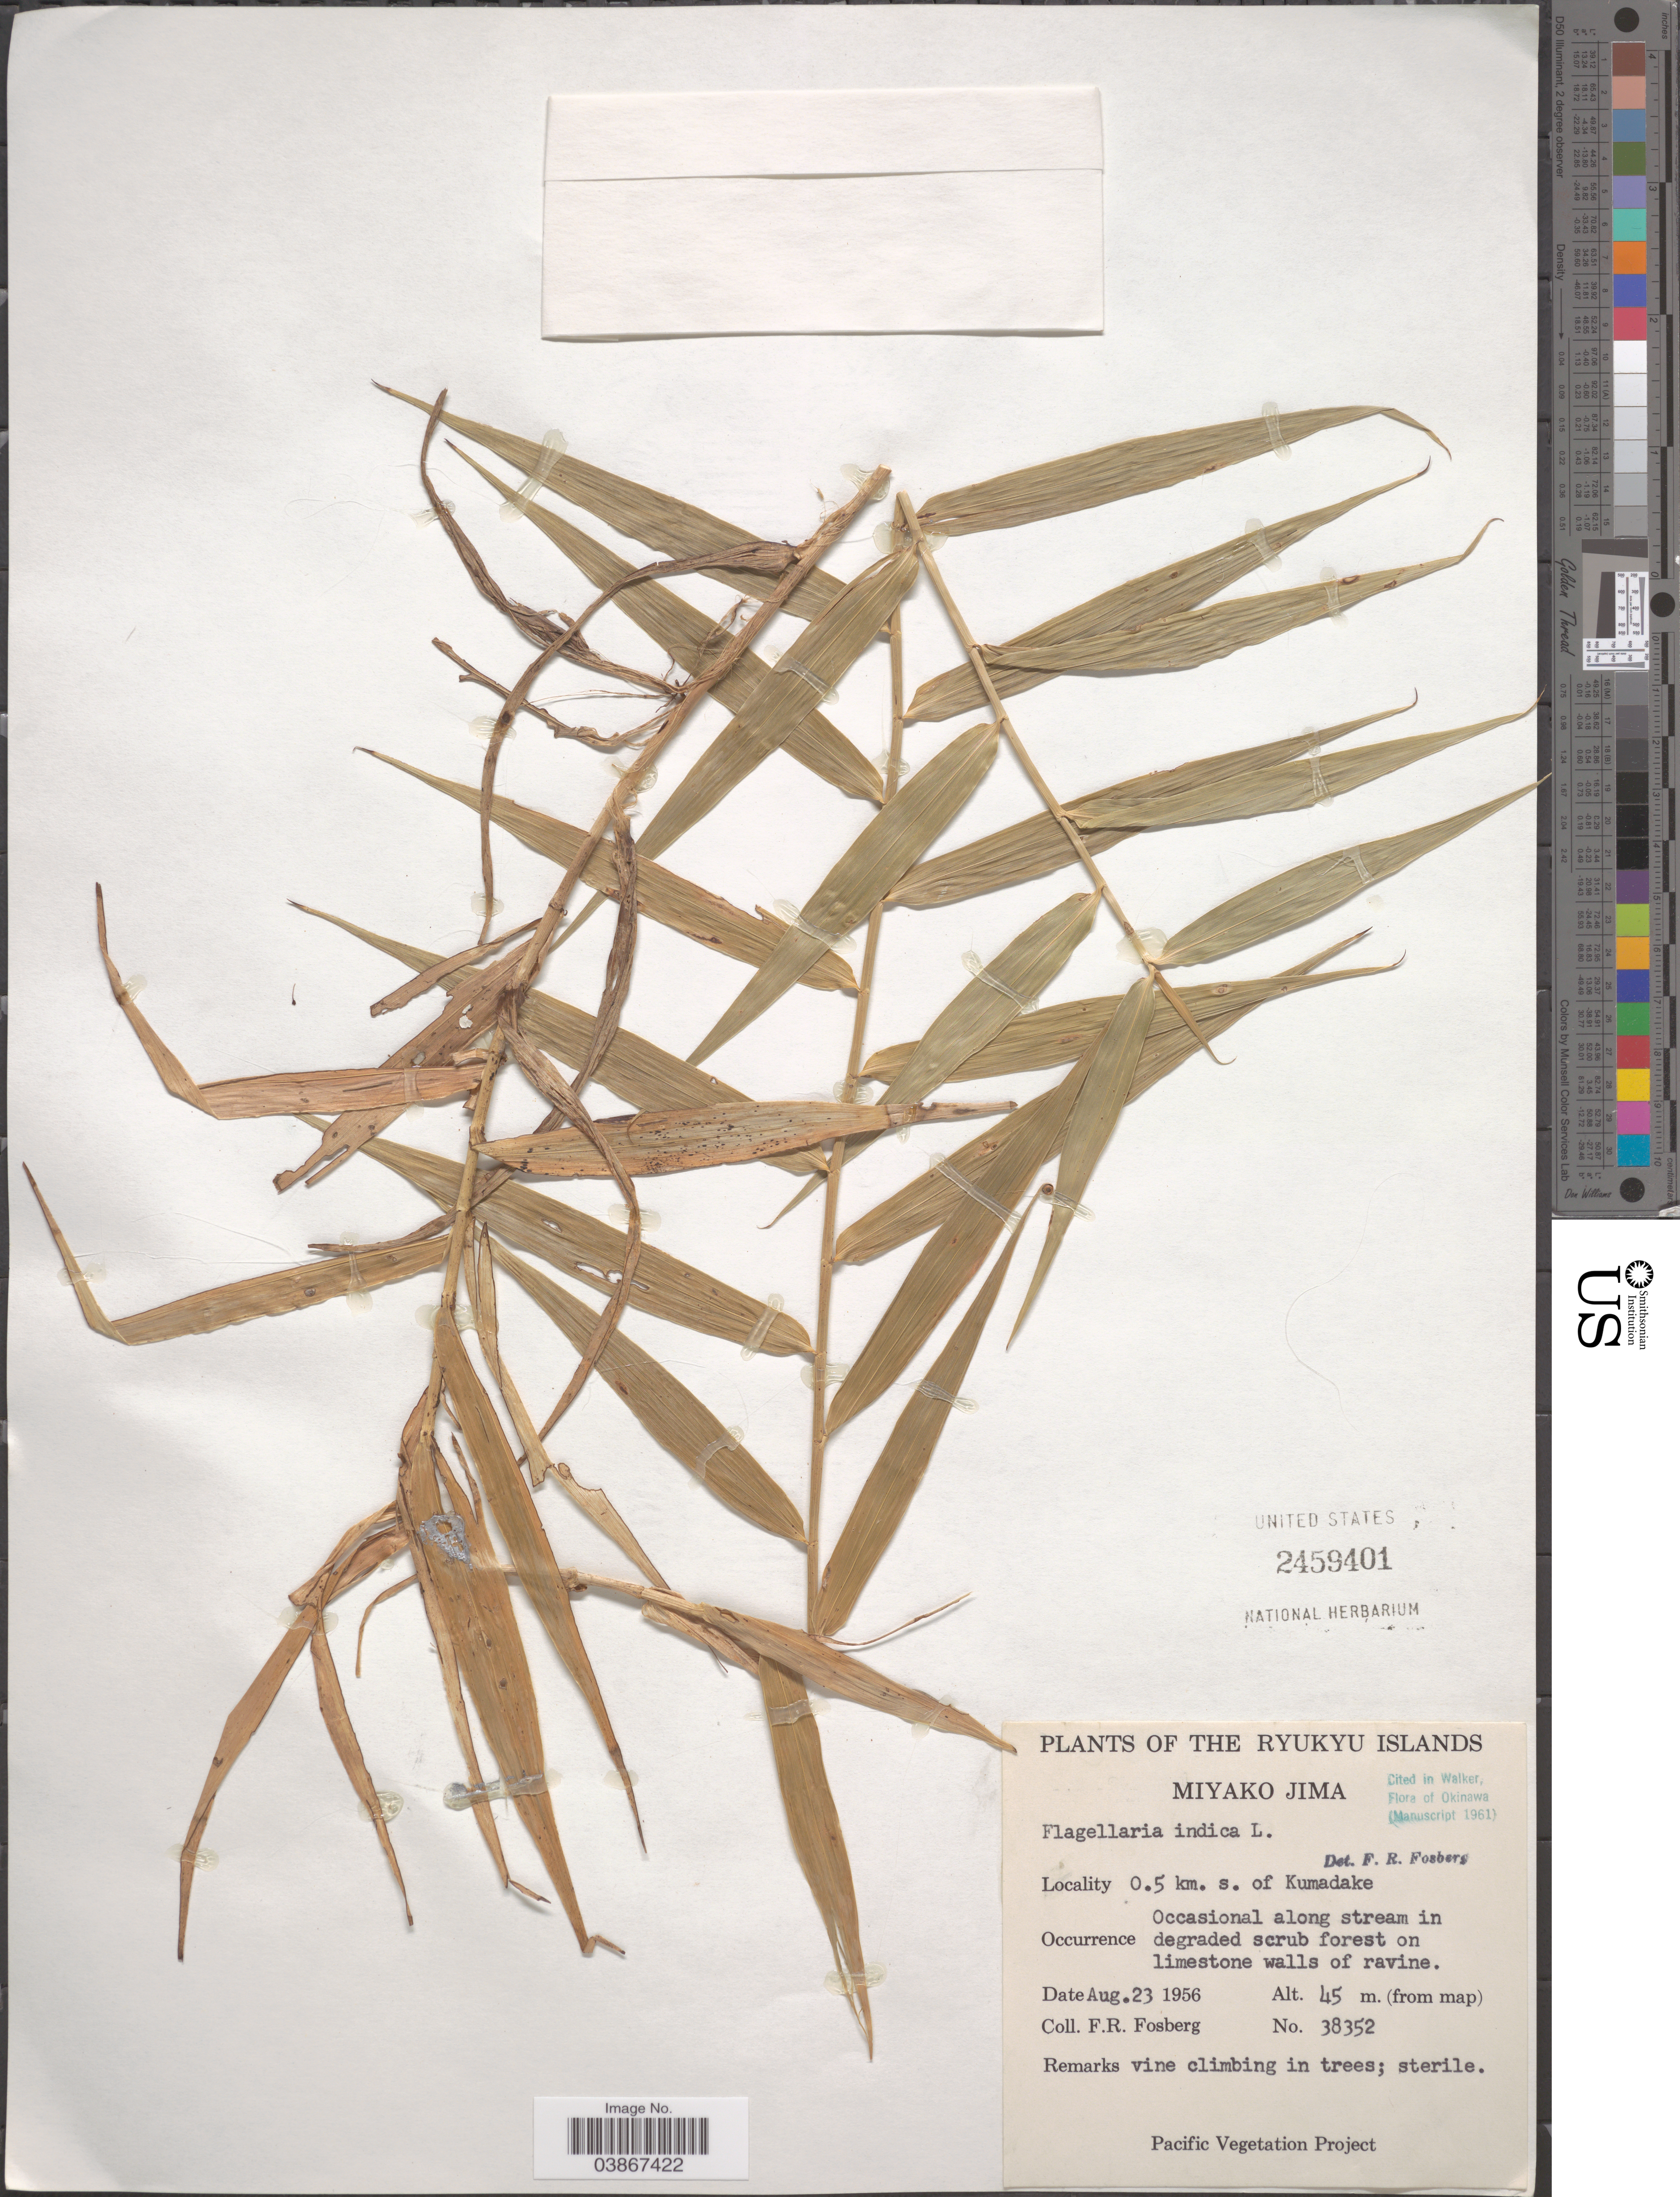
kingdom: Plantae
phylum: Tracheophyta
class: Liliopsida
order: Poales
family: Flagellariaceae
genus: Flagellaria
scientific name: Flagellaria indica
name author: L.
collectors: F. R. Fosberg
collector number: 38352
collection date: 1956-08-23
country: Japan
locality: Ryukyu Islands. Miyako Jima. 0.5 km. s. of Kumadake.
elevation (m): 45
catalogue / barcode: US 2459401